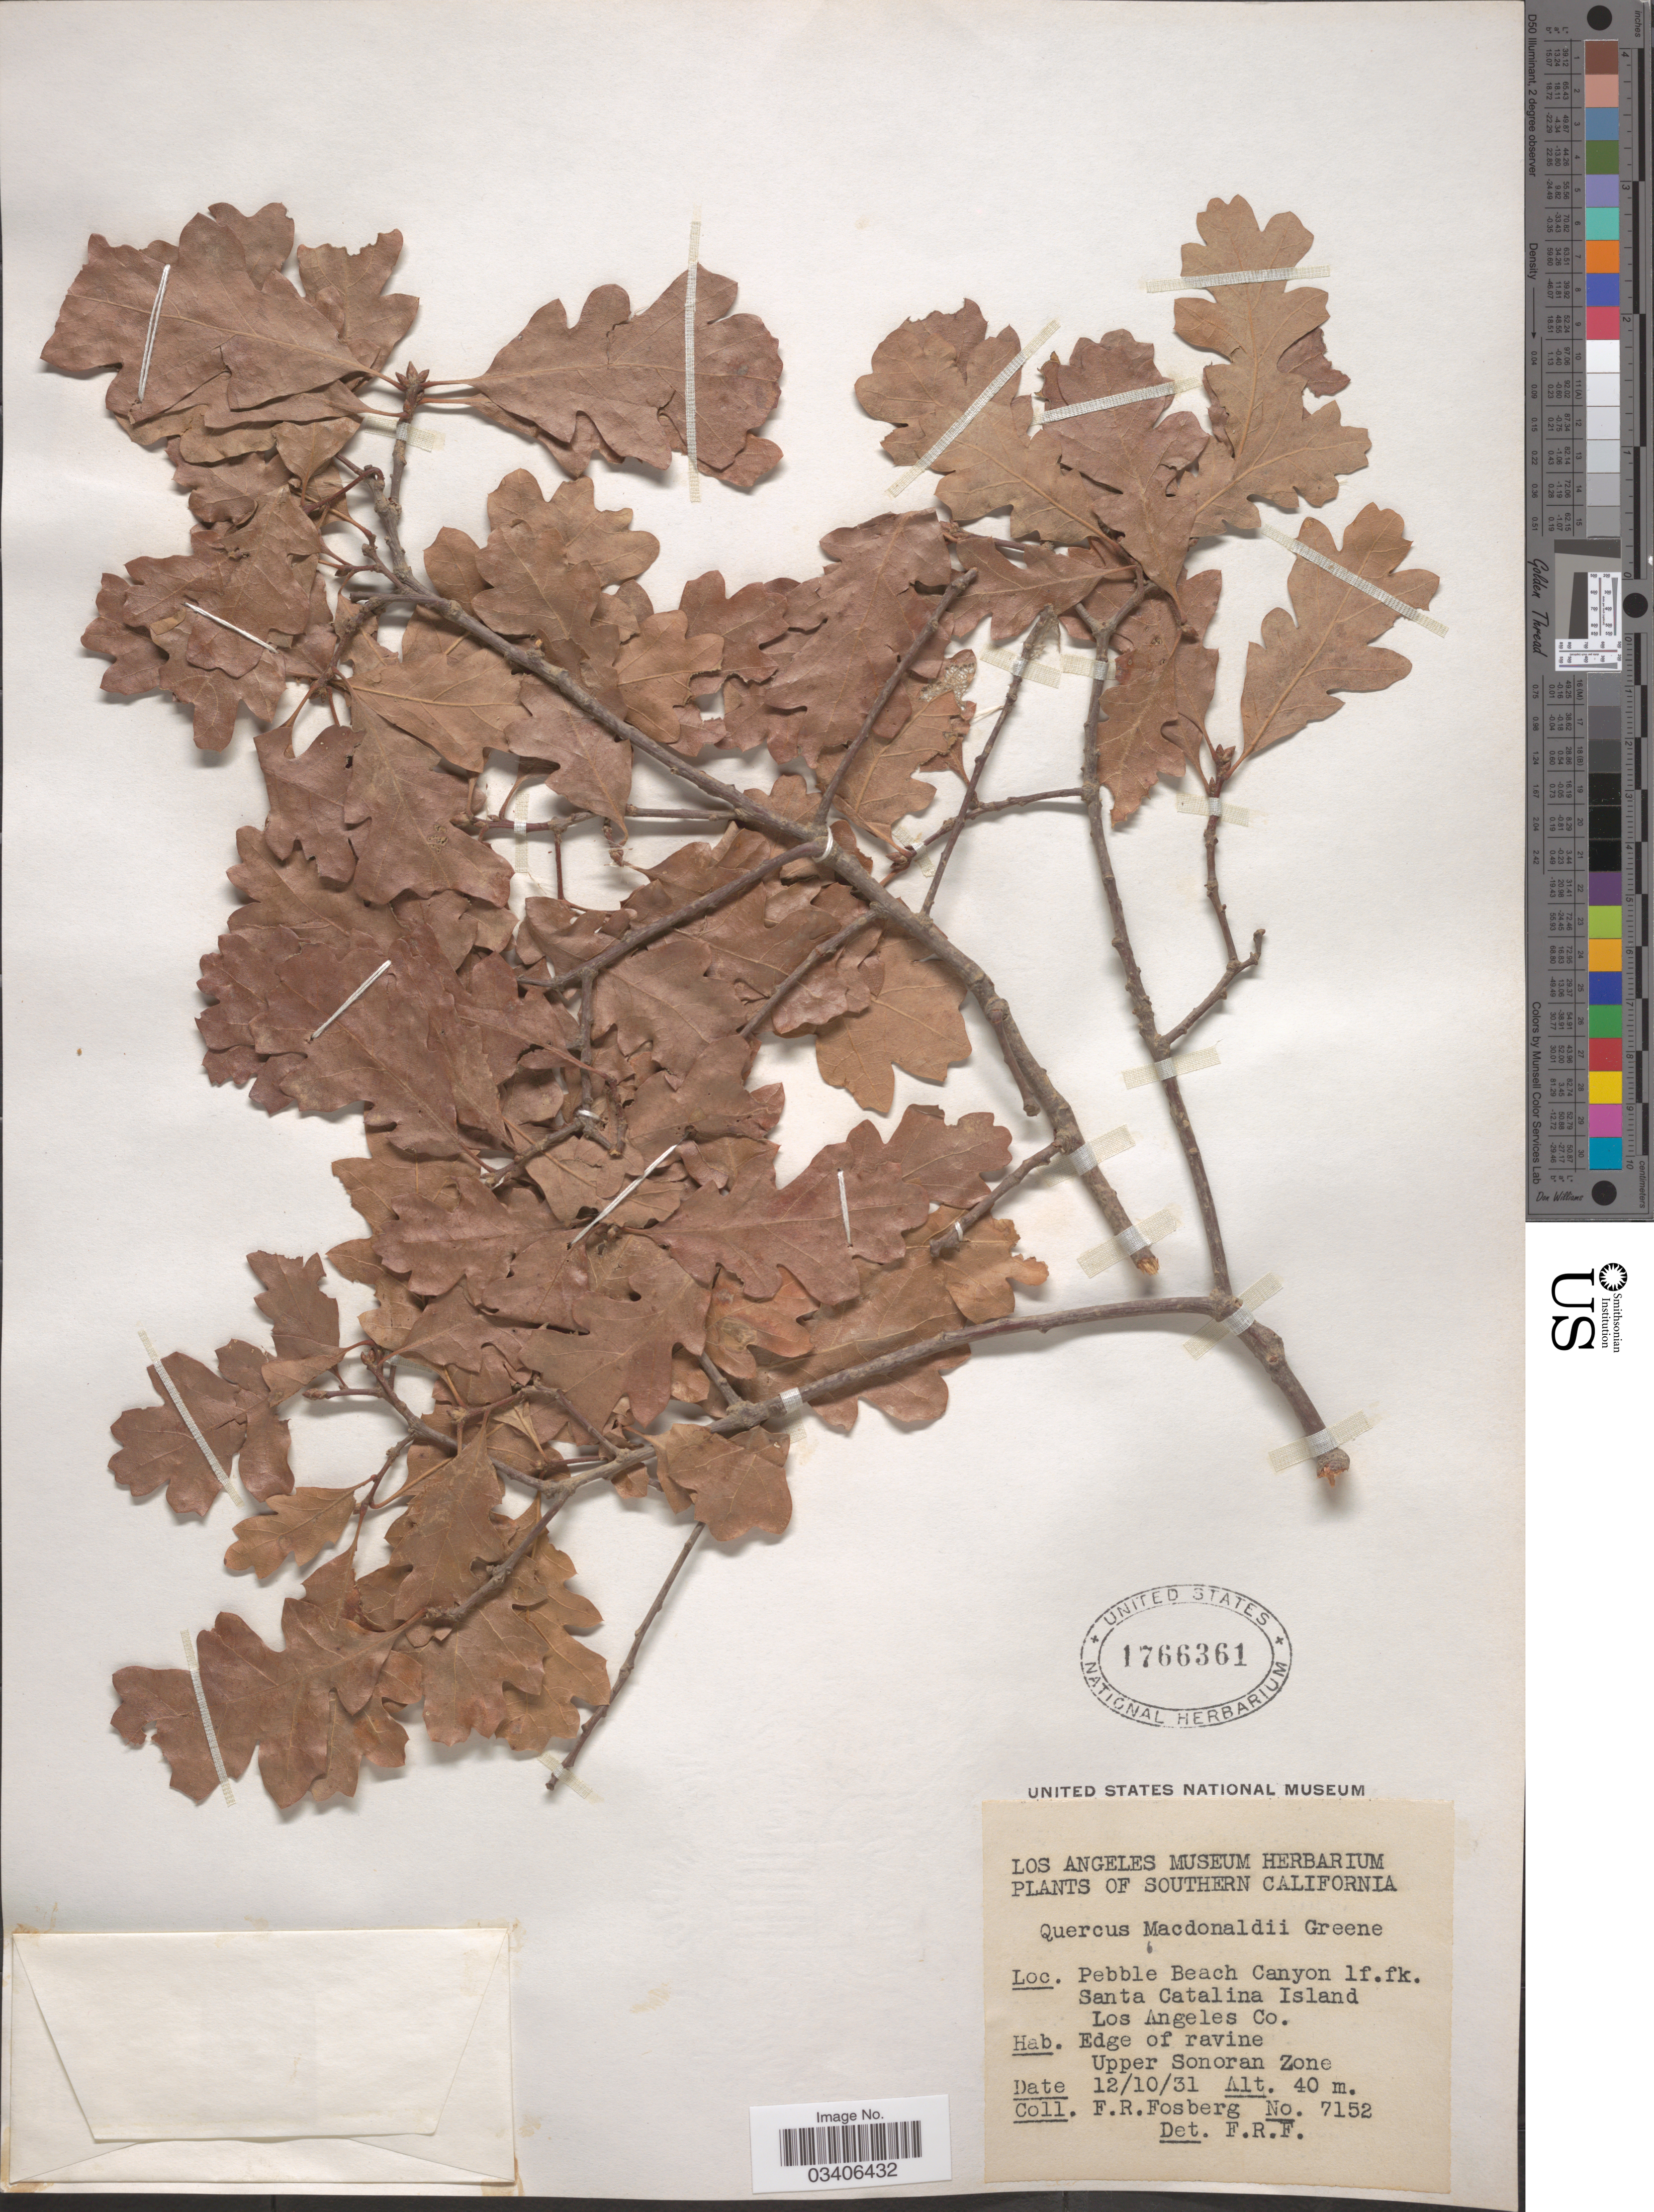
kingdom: Plantae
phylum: Tracheophyta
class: Magnoliopsida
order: Fagales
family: Fagaceae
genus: Quercus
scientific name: Quercus macdonaldii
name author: Greene & Kellogg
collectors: F. R. Fosberg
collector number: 7152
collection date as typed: Transcribed d/m/y: 10/12/31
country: United States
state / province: California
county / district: Los Angeles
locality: Southern California. Pebble Beach Canyon 1f.fk. Santa Catalina Island. Los Angeles Co. Upper Sonoran Zone.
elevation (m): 40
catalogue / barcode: US 1766361